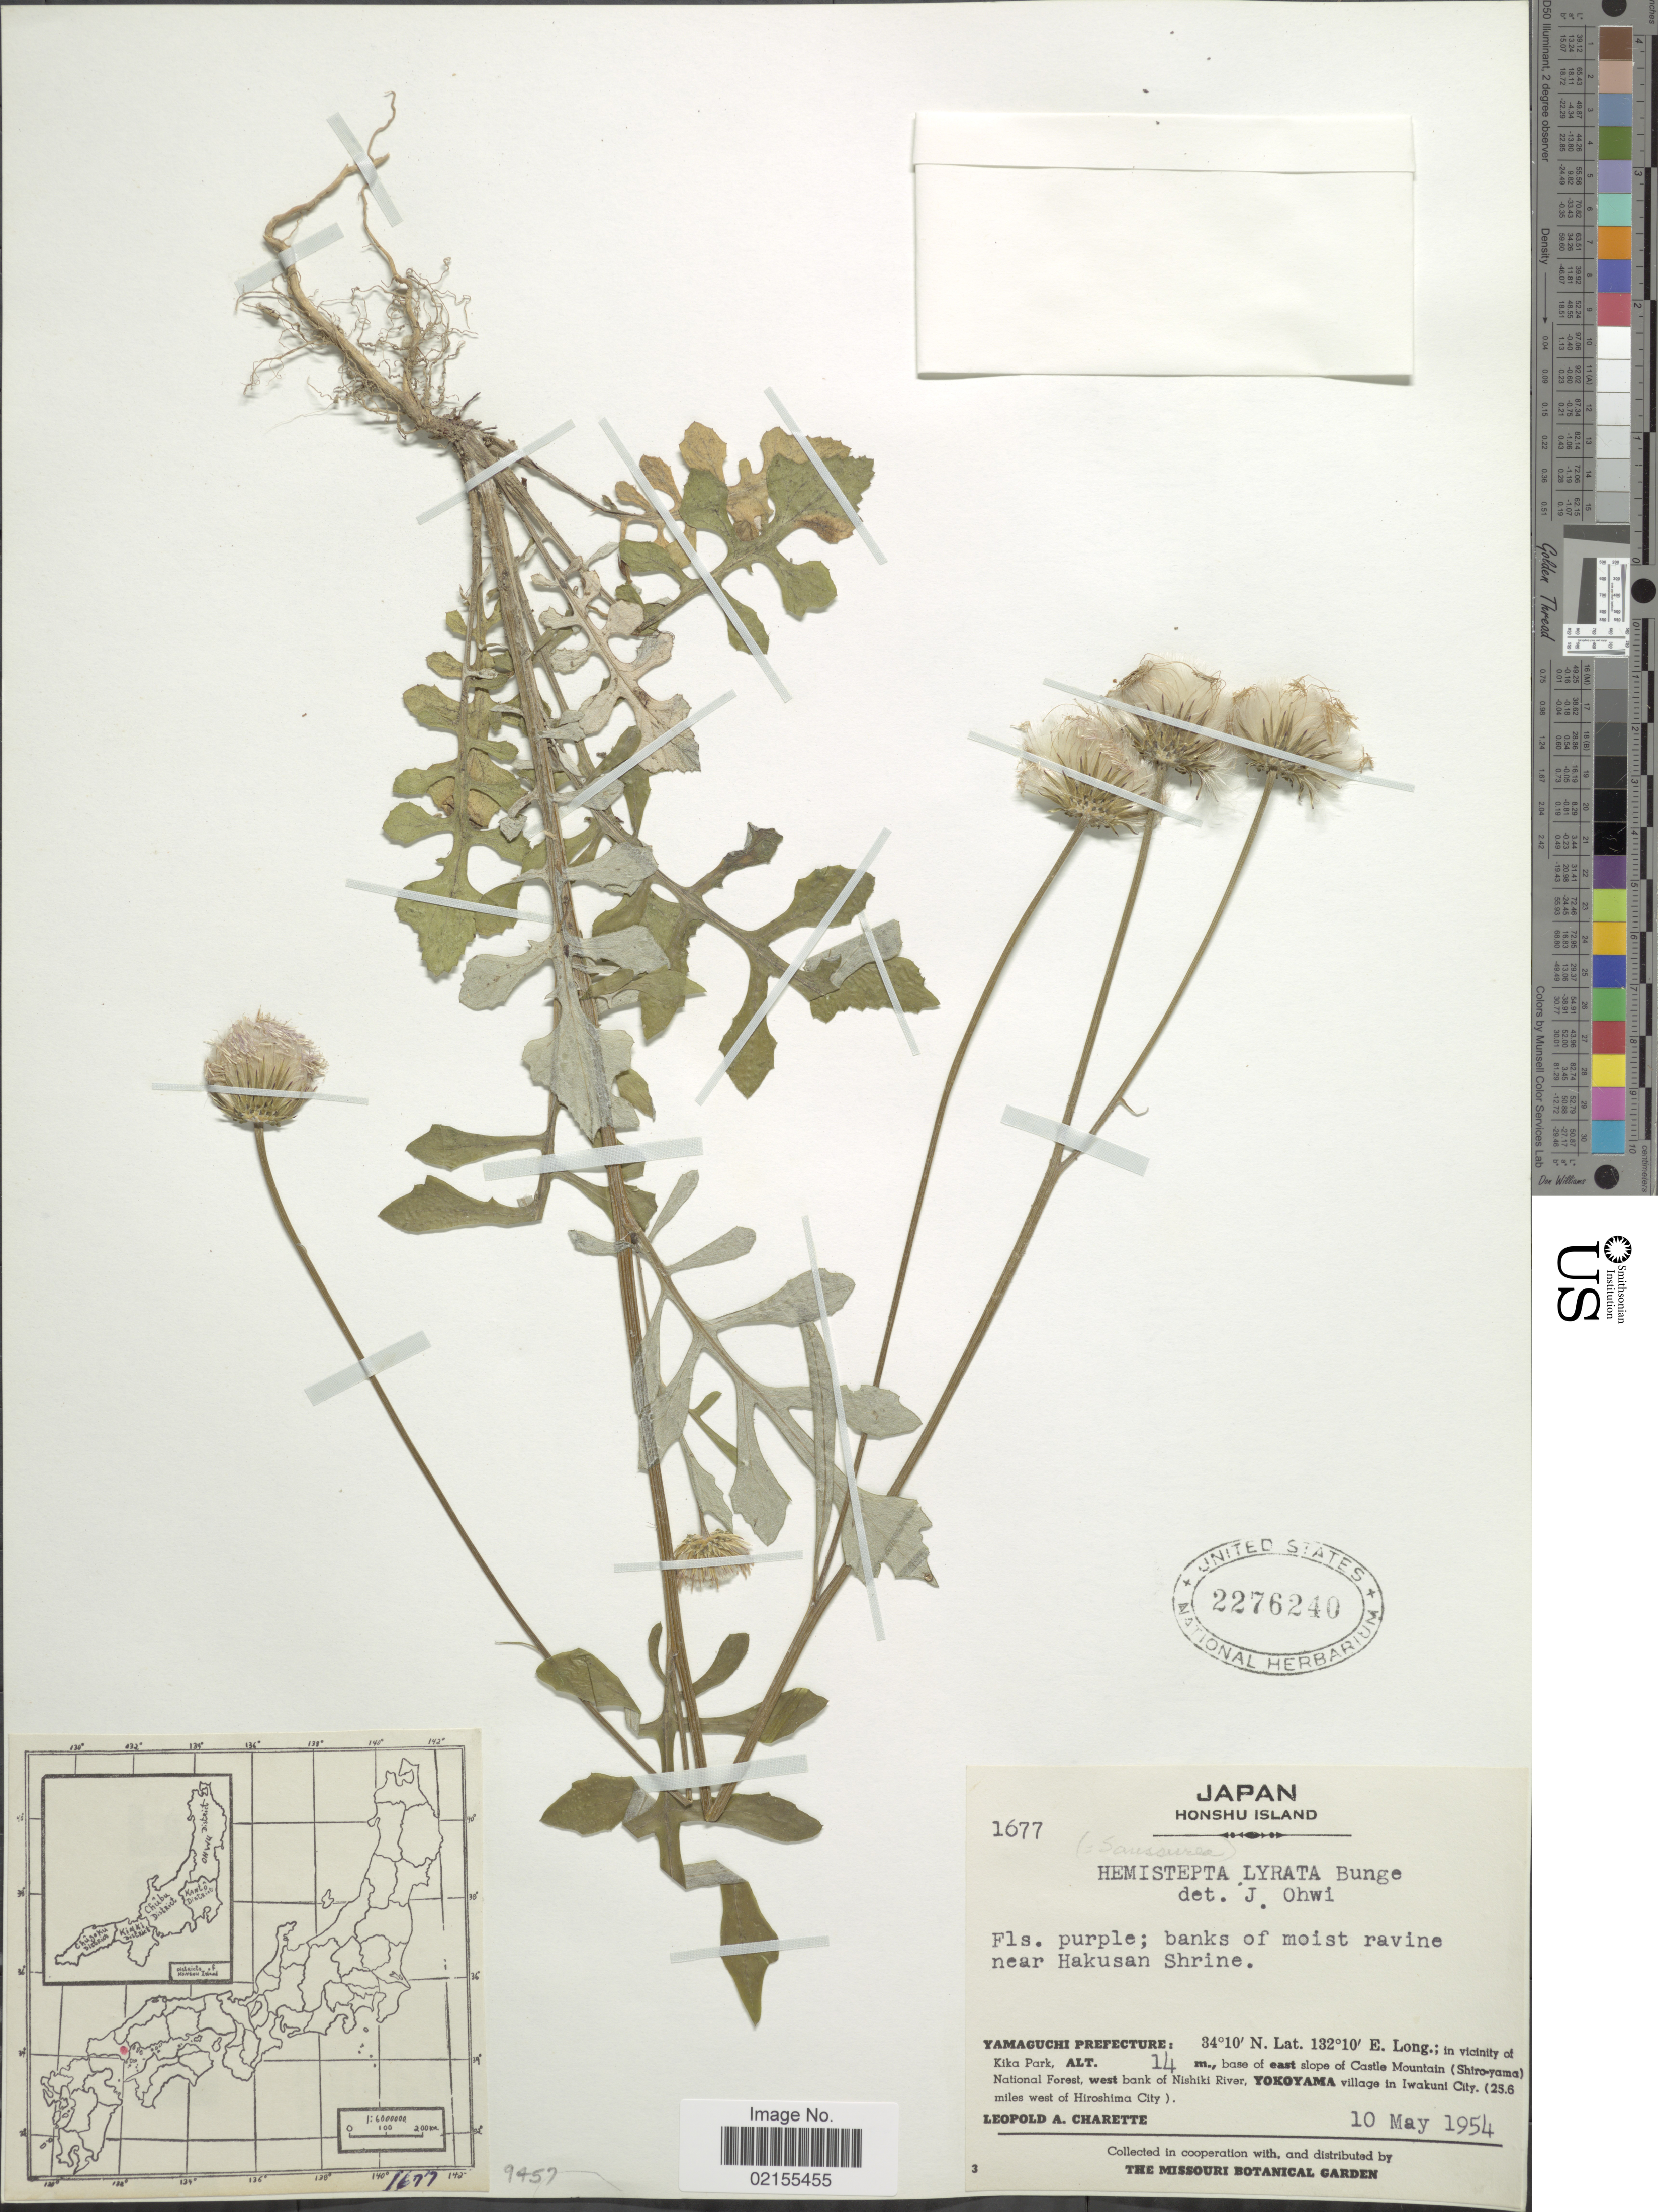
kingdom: Plantae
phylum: Tracheophyta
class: Magnoliopsida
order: Asterales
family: Asteraceae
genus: Hemistepta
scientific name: Hemistepta lyrata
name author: Bunge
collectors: L. A. Charette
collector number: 1677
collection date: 1954-05-10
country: Japan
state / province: Yamaguti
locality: Honshu Island, ravine near Hakusan Shrine, Yamaguchi Prefecture, Vicinity of Kika Park, base of east slope of Castle Mountain (Shiro-yama), National Forest, west bank of Nishiki River, Yokohama village in Iwakuni City (25.6 miles west of Hiroshima City)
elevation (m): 14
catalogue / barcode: US 2276240